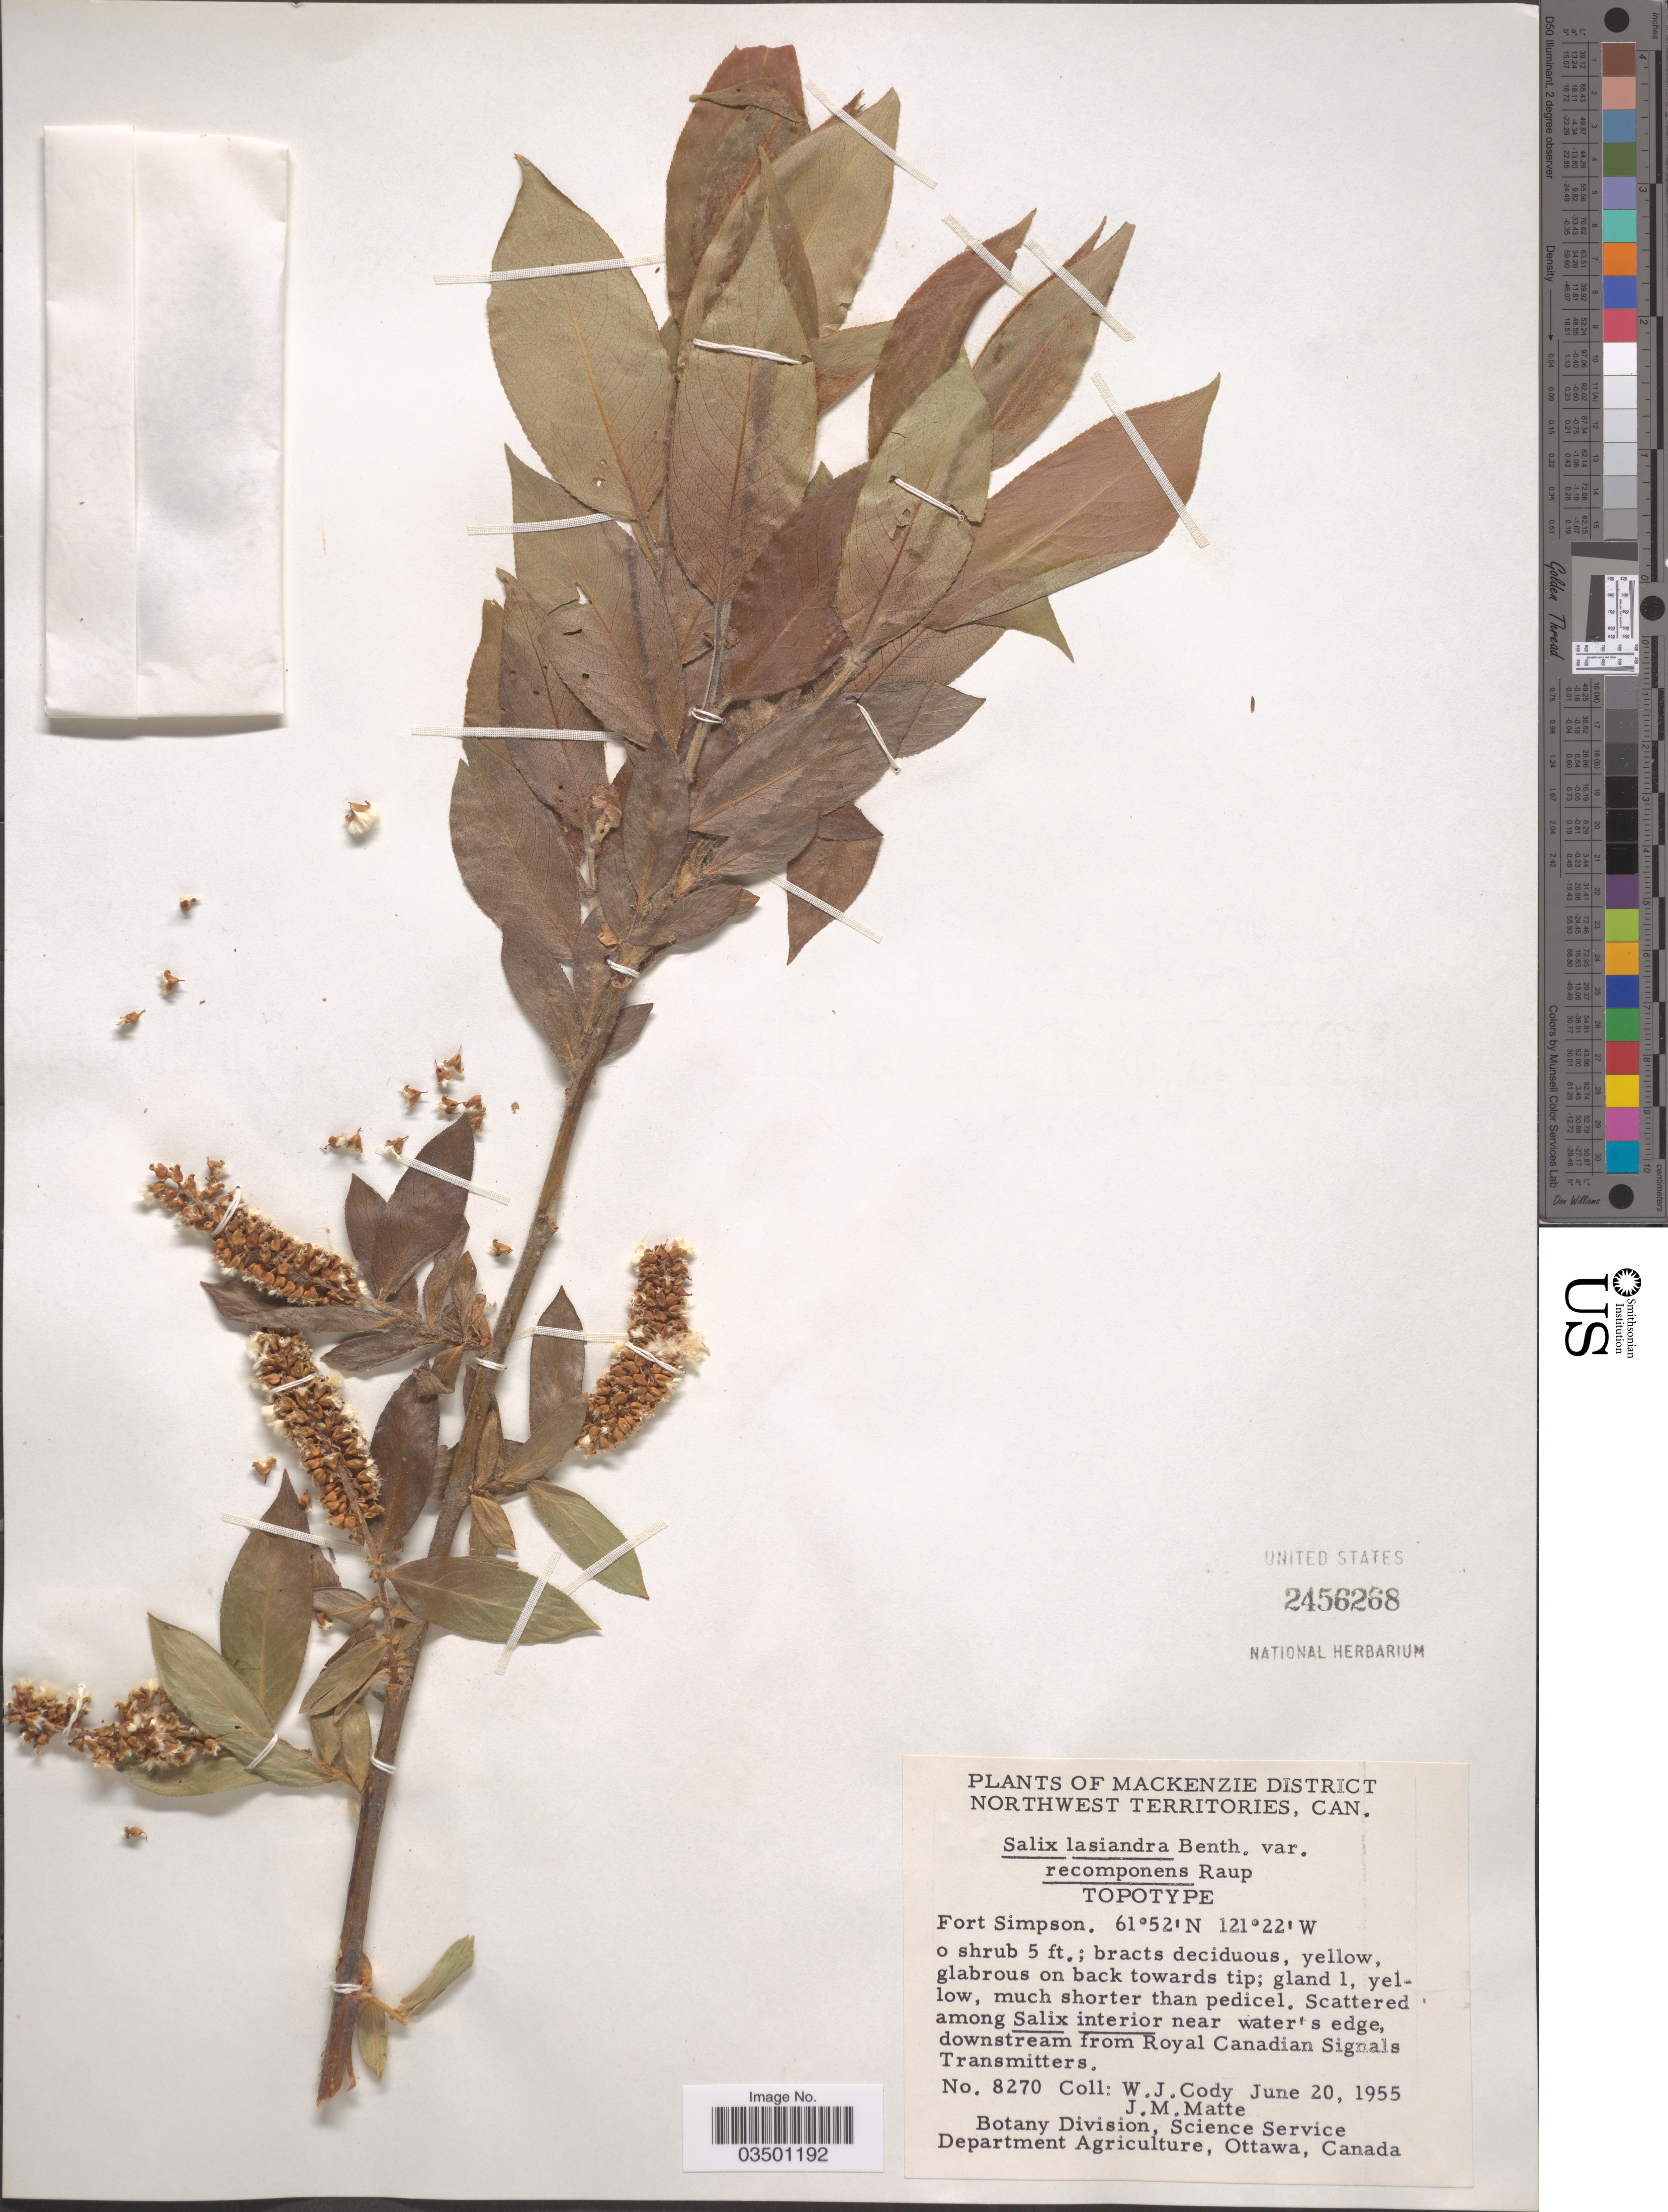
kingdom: Plantae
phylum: Tracheophyta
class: Magnoliopsida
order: Malpighiales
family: Salicaceae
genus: Salix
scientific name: Salix lasiandra var. recomponens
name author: Raup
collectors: W. Cody & J. Matte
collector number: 8270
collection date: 1955-06-20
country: Canada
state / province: Northwest Territories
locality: Mackenzie District. Fort Simpson. Downstream from Royal Canadian Signals Transmitters.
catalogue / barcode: US 2456268